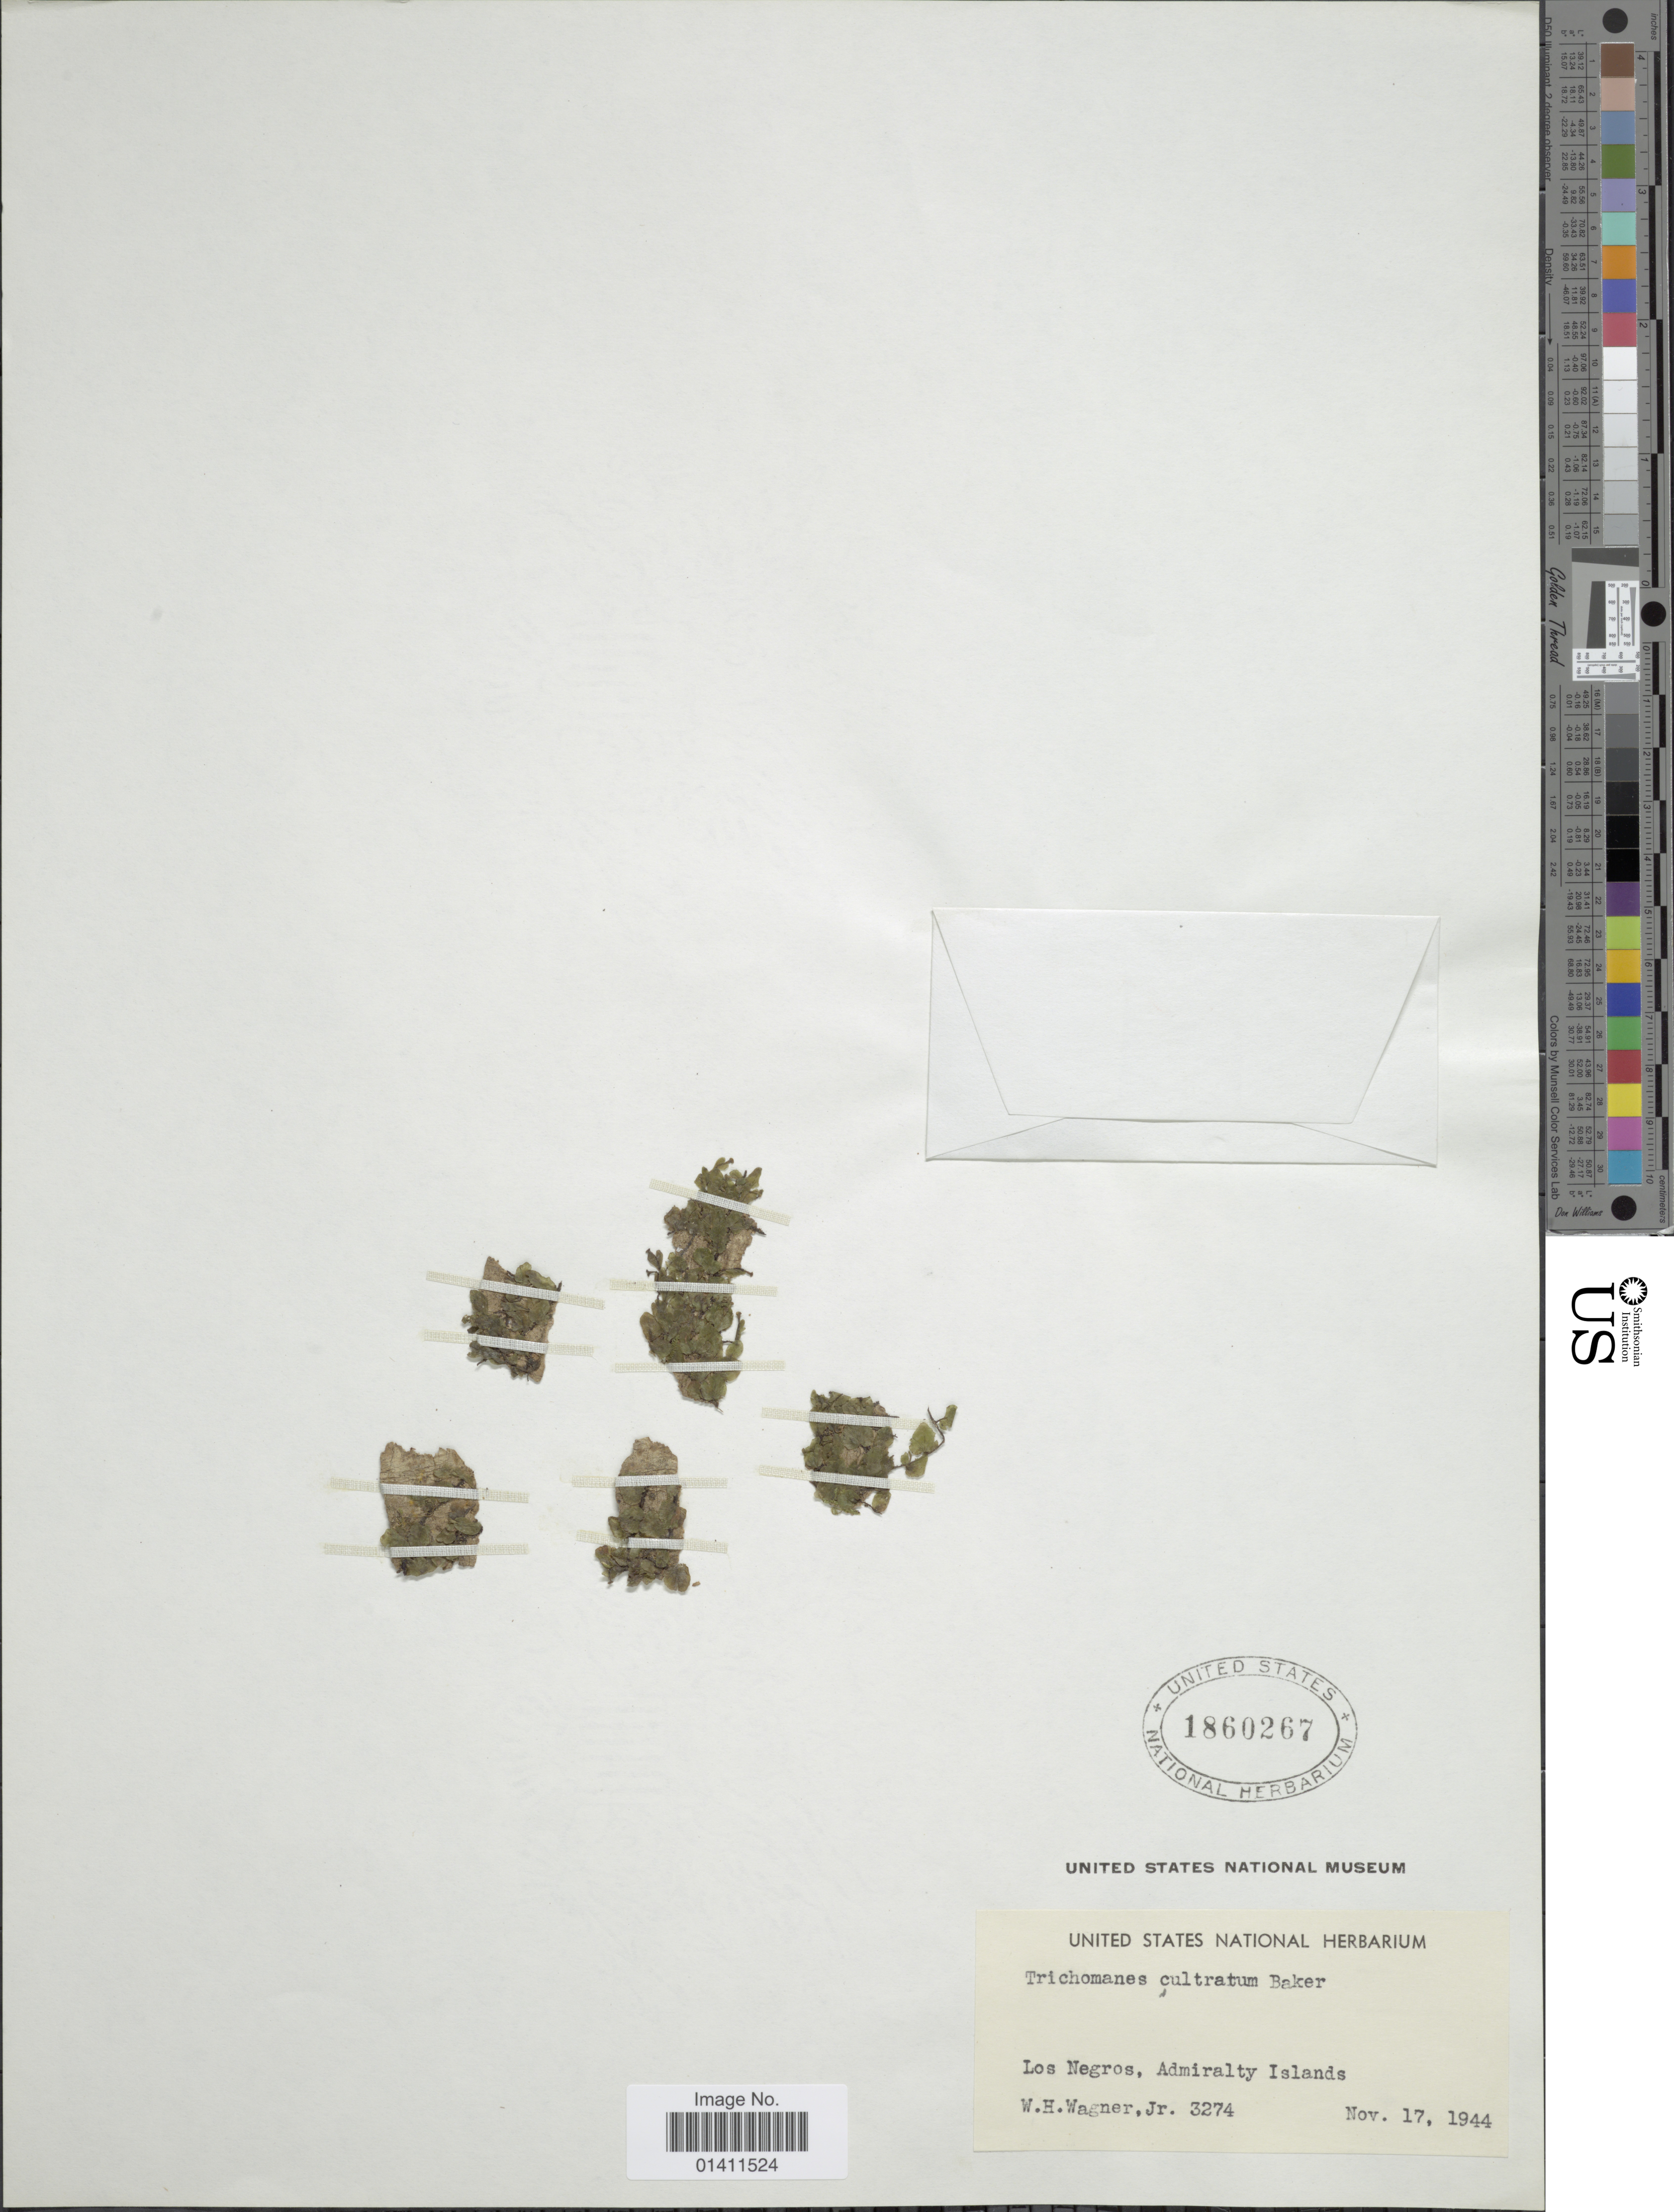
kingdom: Plantae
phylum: Tracheophyta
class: Polypodiopsida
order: Hymenophyllales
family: Hymenophyllaceae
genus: Didymoglossum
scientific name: Didymoglossum cultratum (Baker) comb. ined., 2015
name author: (Baker)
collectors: W. H. Wagner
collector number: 3274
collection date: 1944-11-17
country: Papua New Guinea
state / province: Manus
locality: Los Negris, Admiralty Islands.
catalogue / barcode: US 1860267